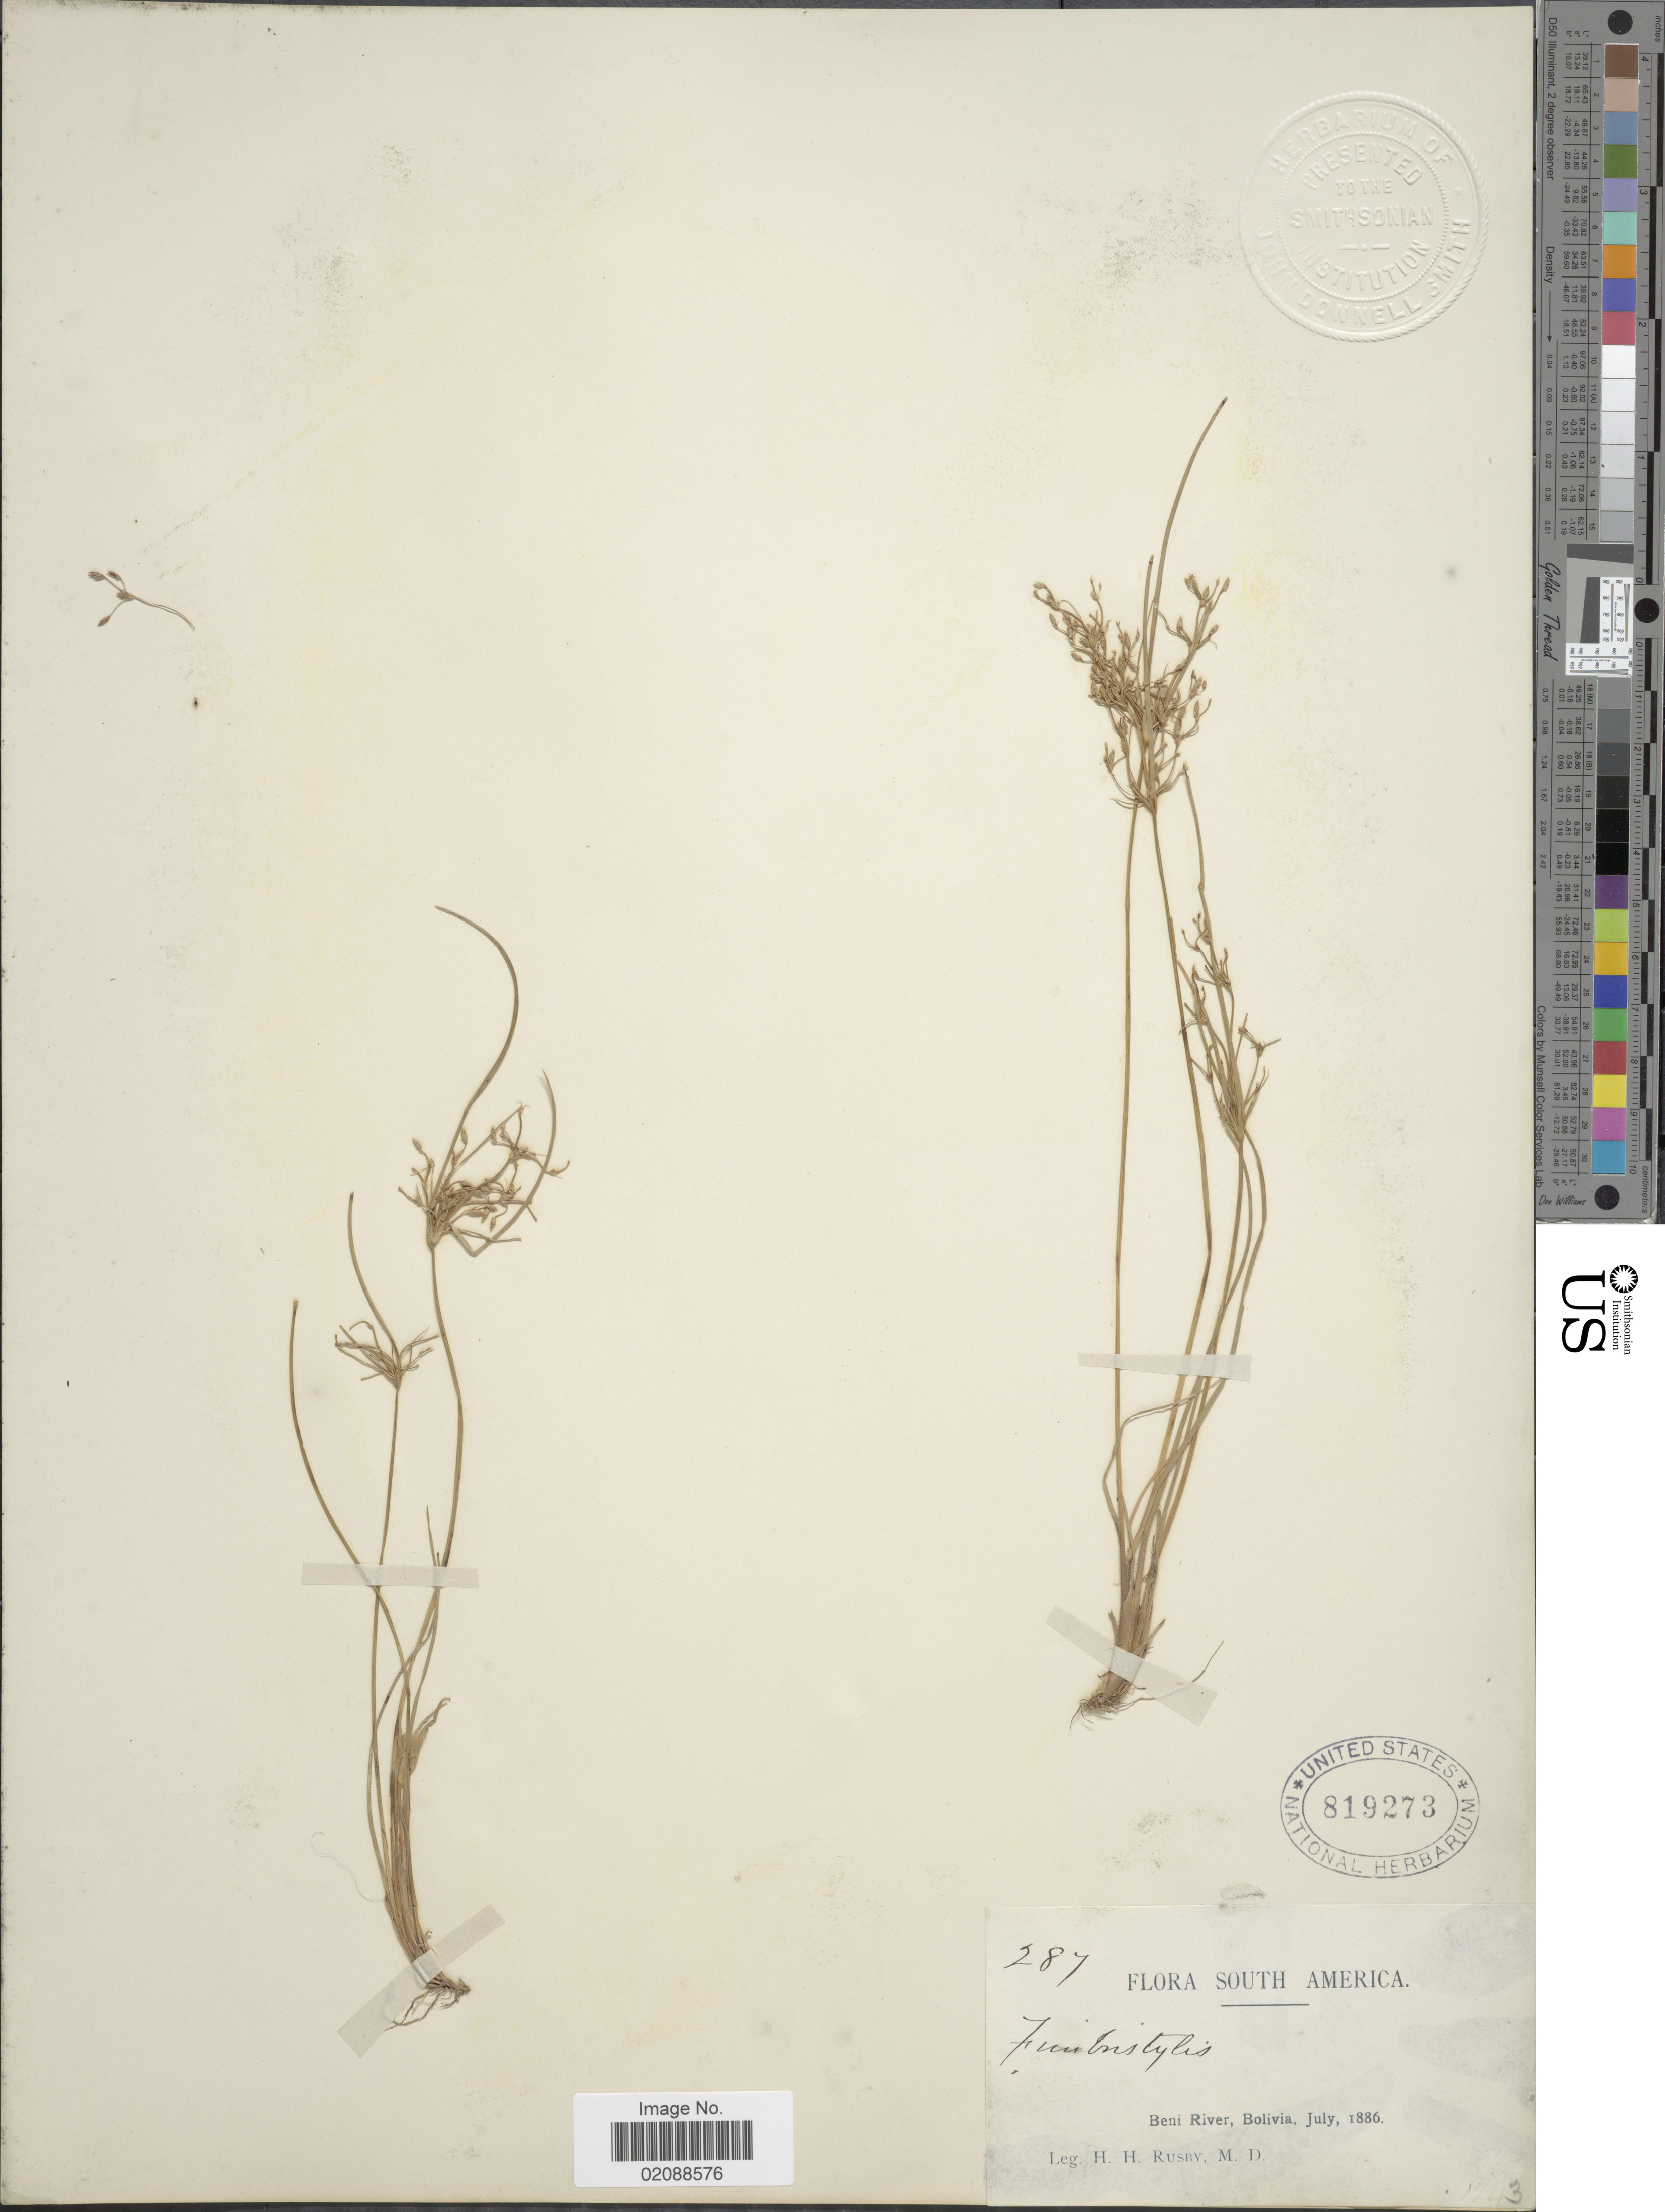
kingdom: Plantae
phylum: Tracheophyta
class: Liliopsida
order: Poales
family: Cyperaceae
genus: Fimbristylis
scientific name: Fimbristylis sp.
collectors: H. H. Rusby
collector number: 287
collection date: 1886-07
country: Bolivia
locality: Beni River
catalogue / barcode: US 819273